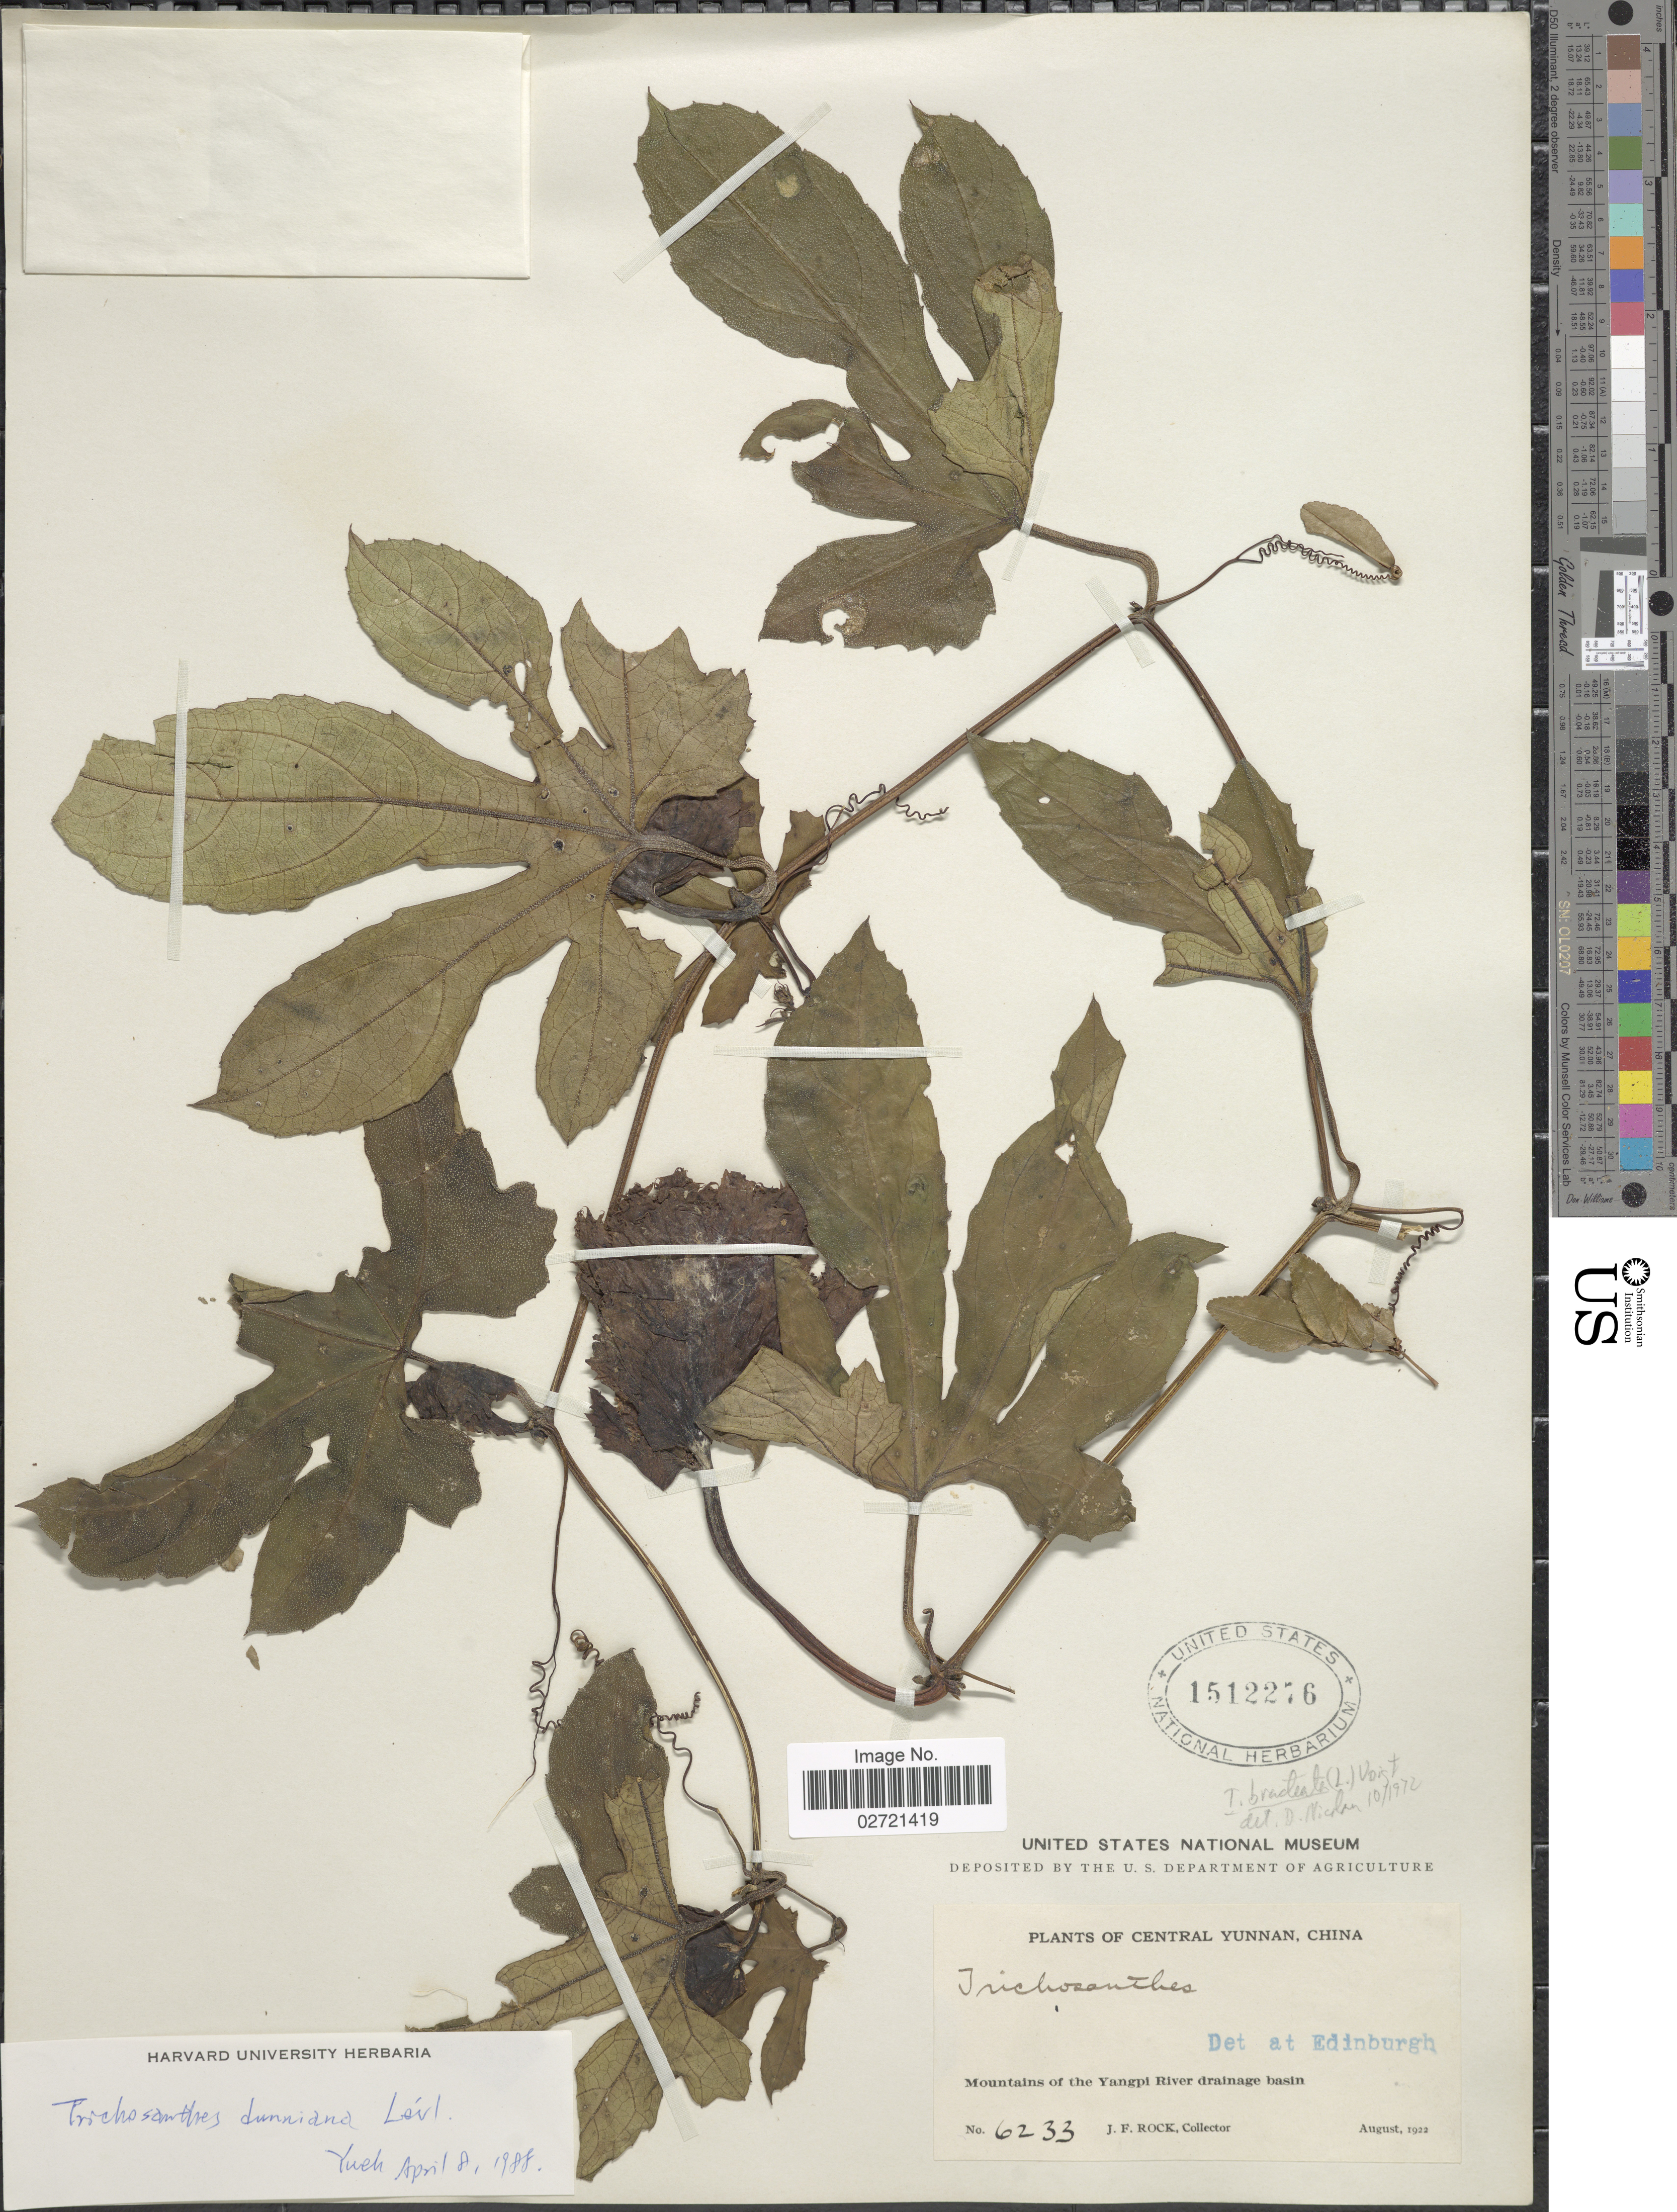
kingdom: Plantae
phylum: Tracheophyta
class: Magnoliopsida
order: Cucurbitales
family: Cucurbitaceae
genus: Trichosanthes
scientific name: Trichosanthes dunniana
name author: H. Lév.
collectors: J. F. Rock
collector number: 6233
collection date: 1922-08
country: China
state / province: Yunnan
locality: Central Yunnan, China, Mountains of the Yangpi RIver drainage basin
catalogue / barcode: US 1512276